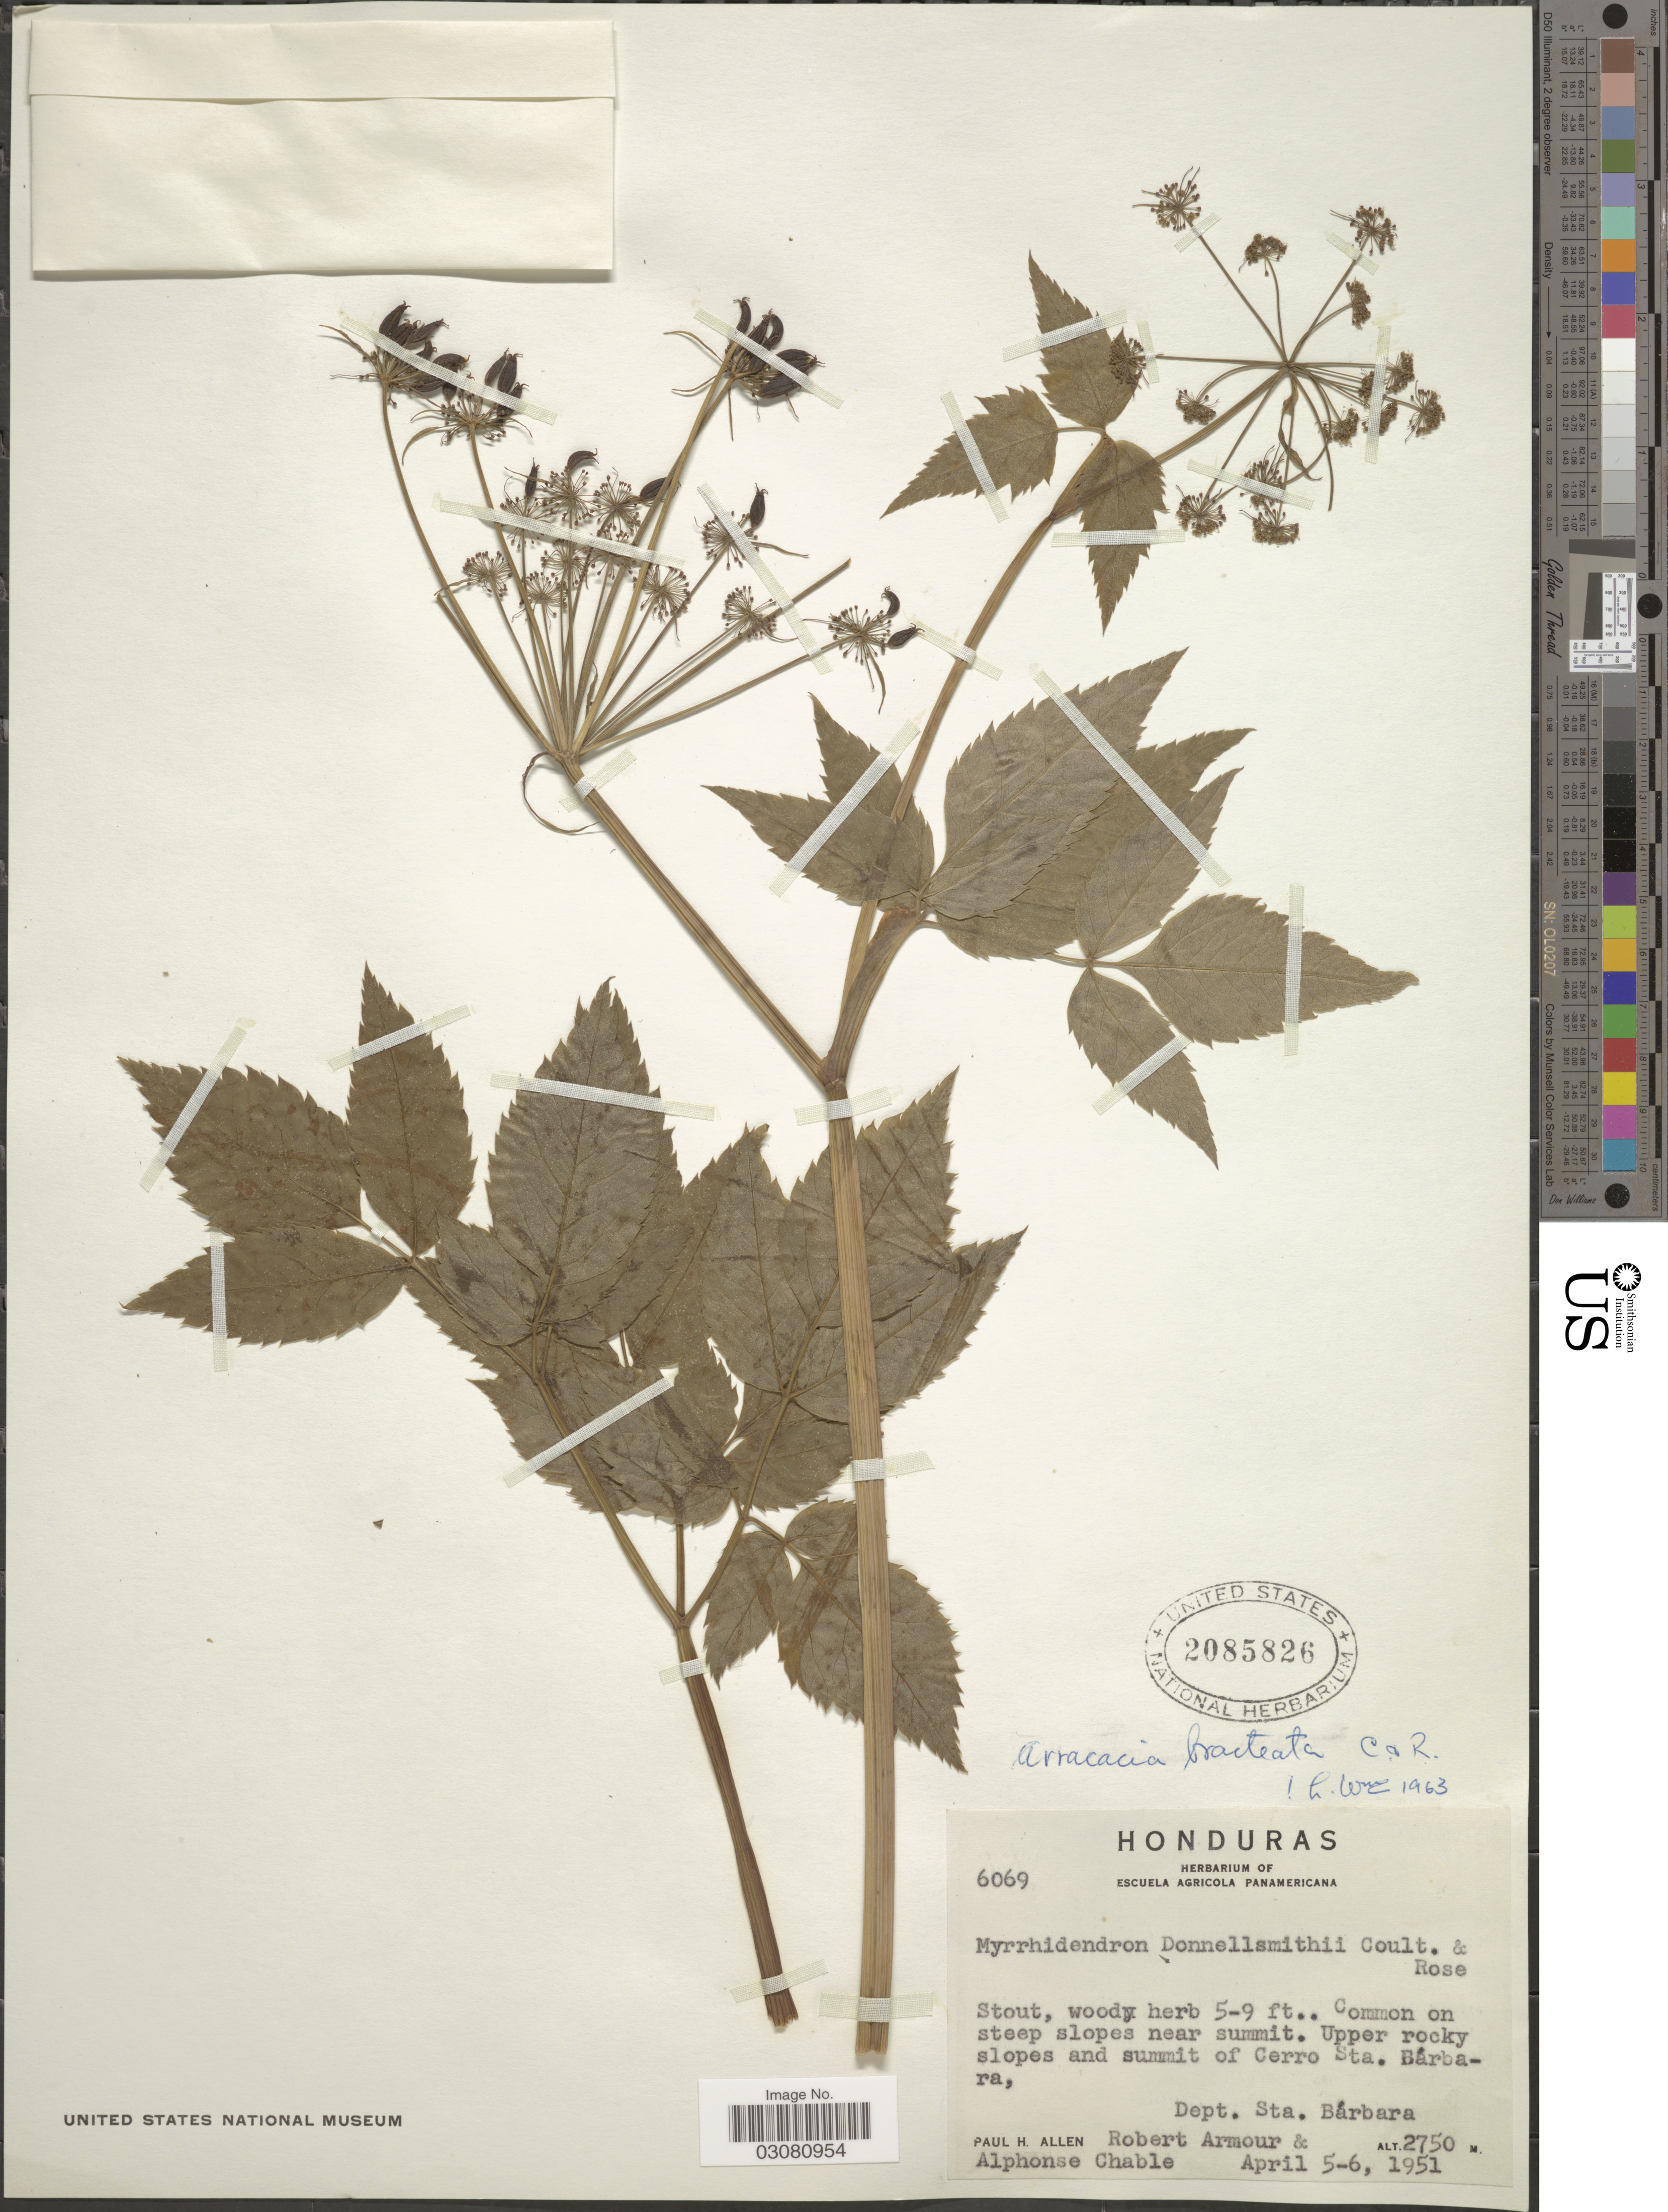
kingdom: Plantae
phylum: Tracheophyta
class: Magnoliopsida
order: Apiales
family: Apiaceae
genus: Arracacia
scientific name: Arracacia bracteata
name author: J.M. Coult. & Rose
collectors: P. H. Allen, R. Armour & A. Chable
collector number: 6069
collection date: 1951-04-05/1951-04-06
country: Honduras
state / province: Santa Bárbara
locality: Upper rocky slopes and summit of Cerro Sta. Bárbara, Dept. Sta. Bárbara.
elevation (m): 2750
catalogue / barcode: US 2085826